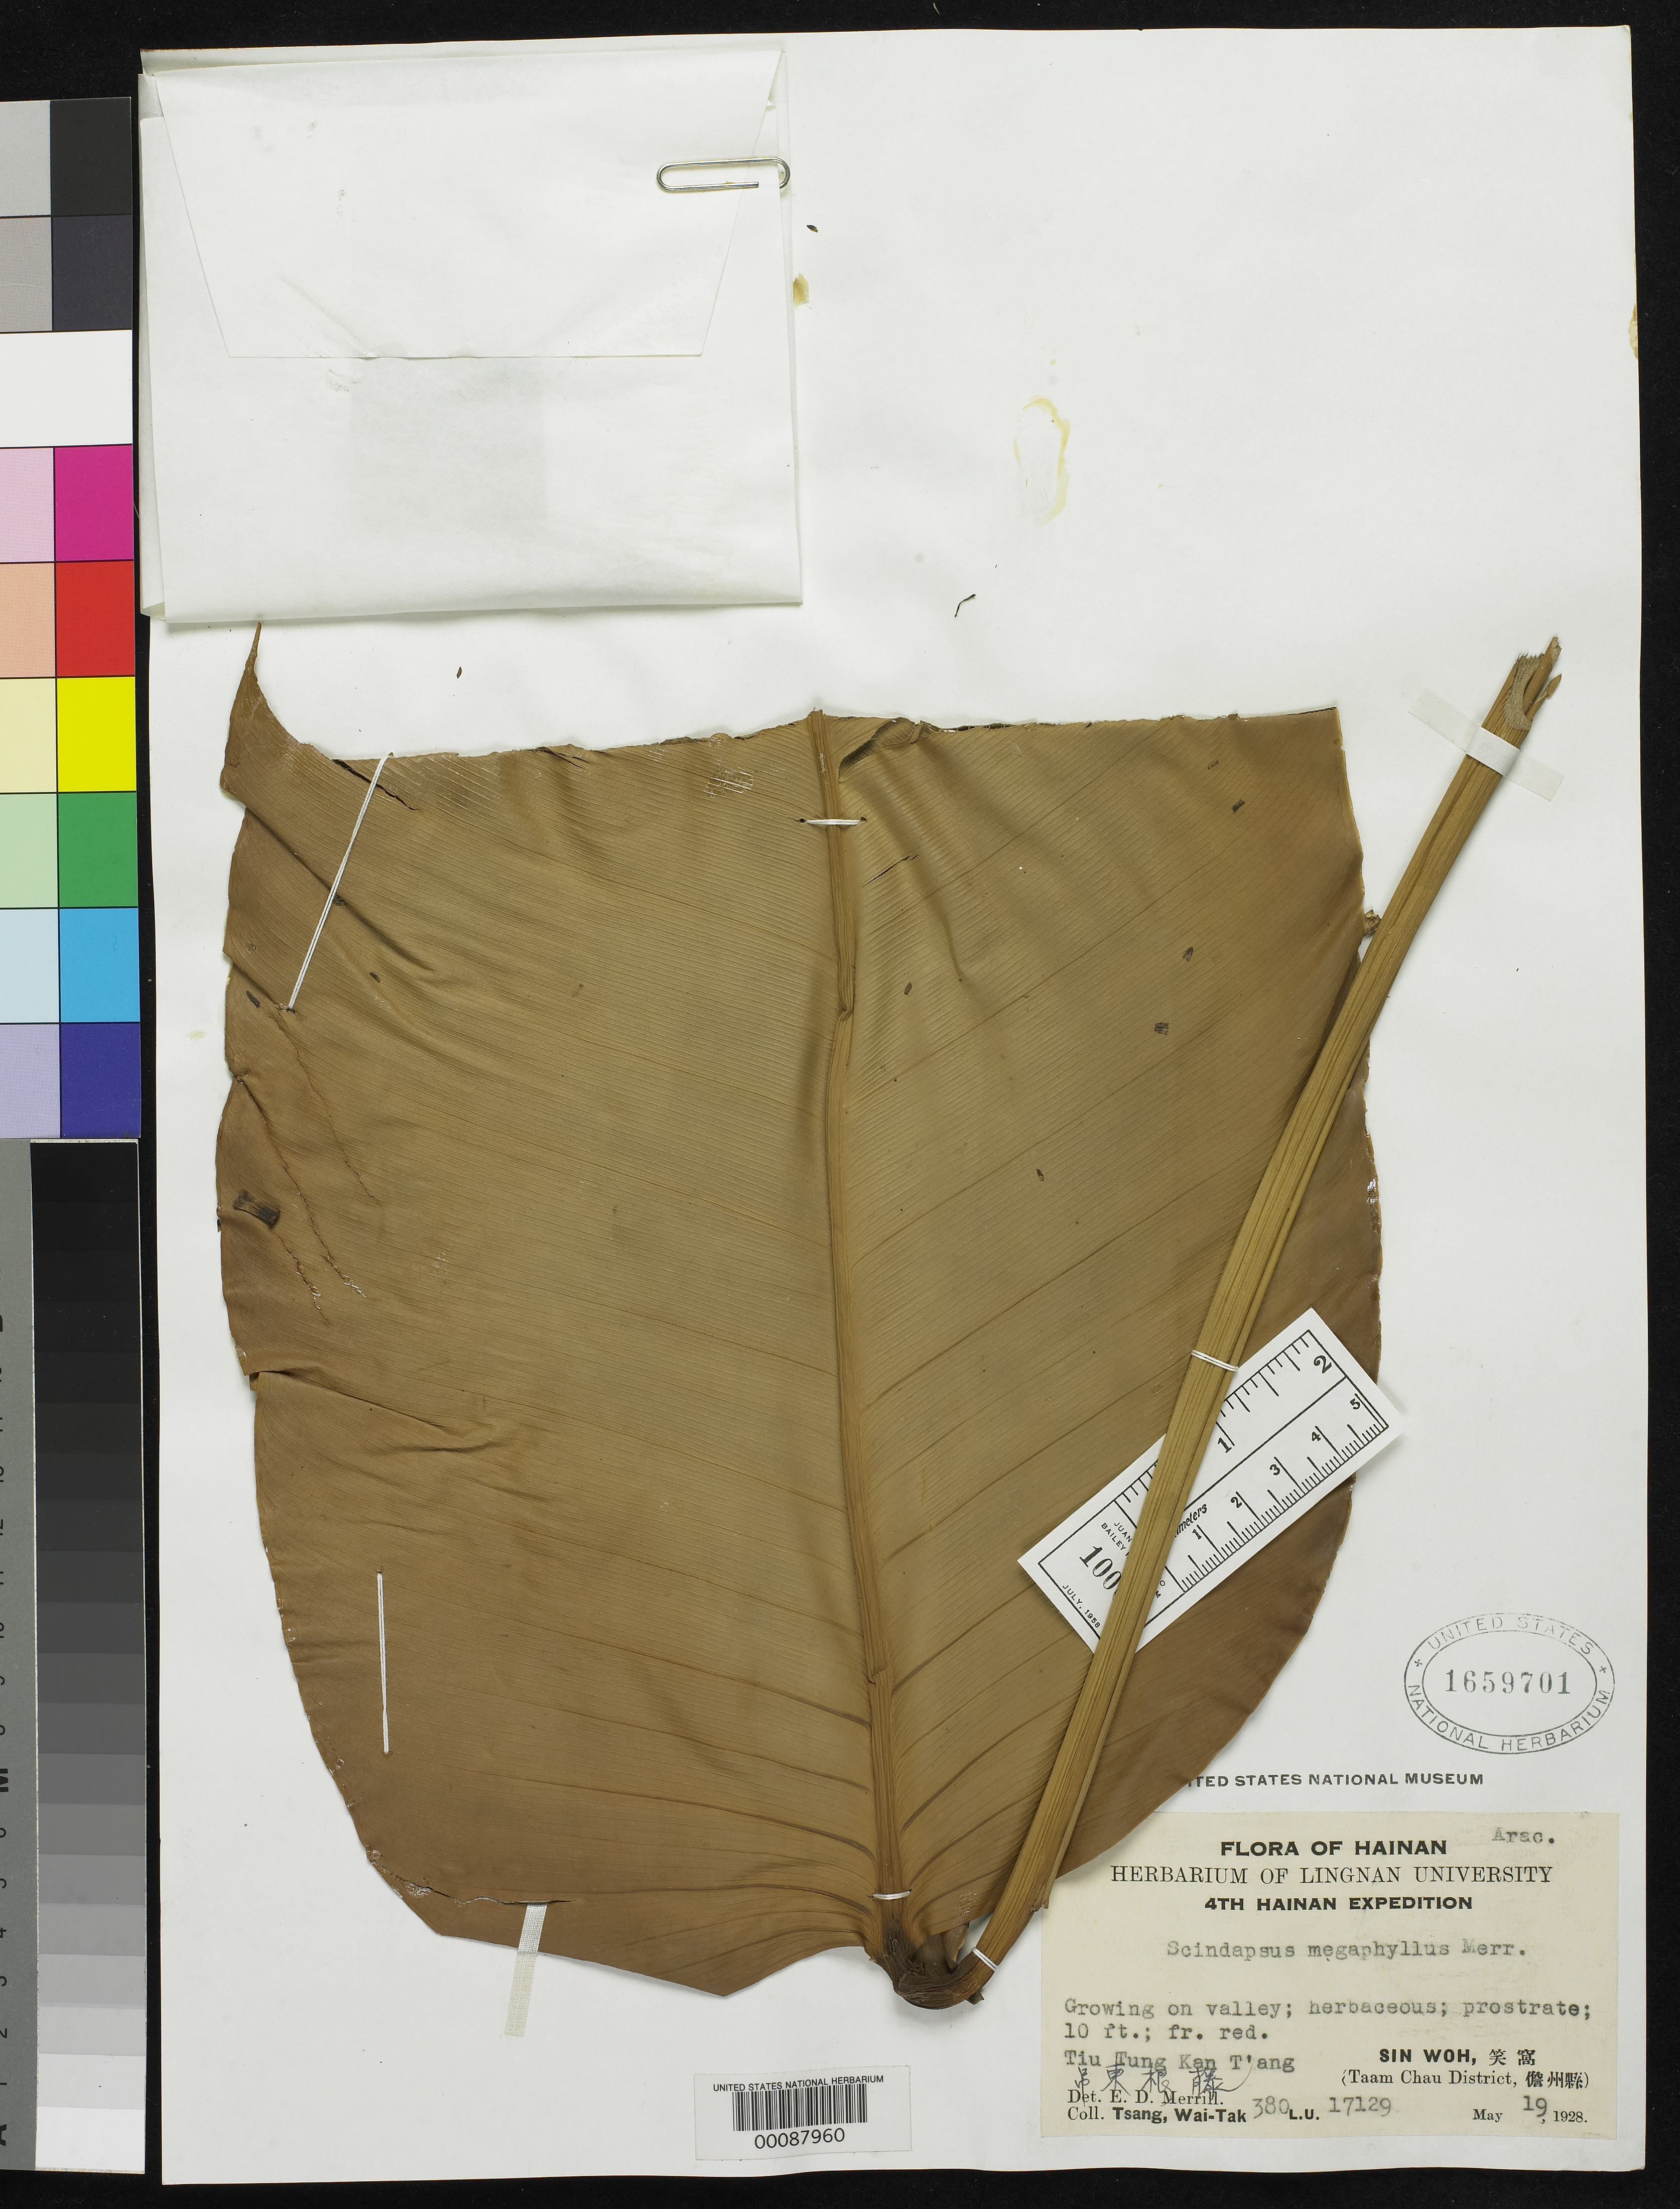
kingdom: Plantae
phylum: Tracheophyta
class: Liliopsida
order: Alismatales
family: Araceae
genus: Scindapsus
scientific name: Scindapsus megaphyllus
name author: Merr.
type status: Isotype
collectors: W. T. Tsang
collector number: L.U. 17129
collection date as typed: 19 May 1928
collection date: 1928-05-19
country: China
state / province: Hainan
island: Hainan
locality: Tiu Tung Kan T'ang, Sin Woh.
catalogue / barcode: US 1659701